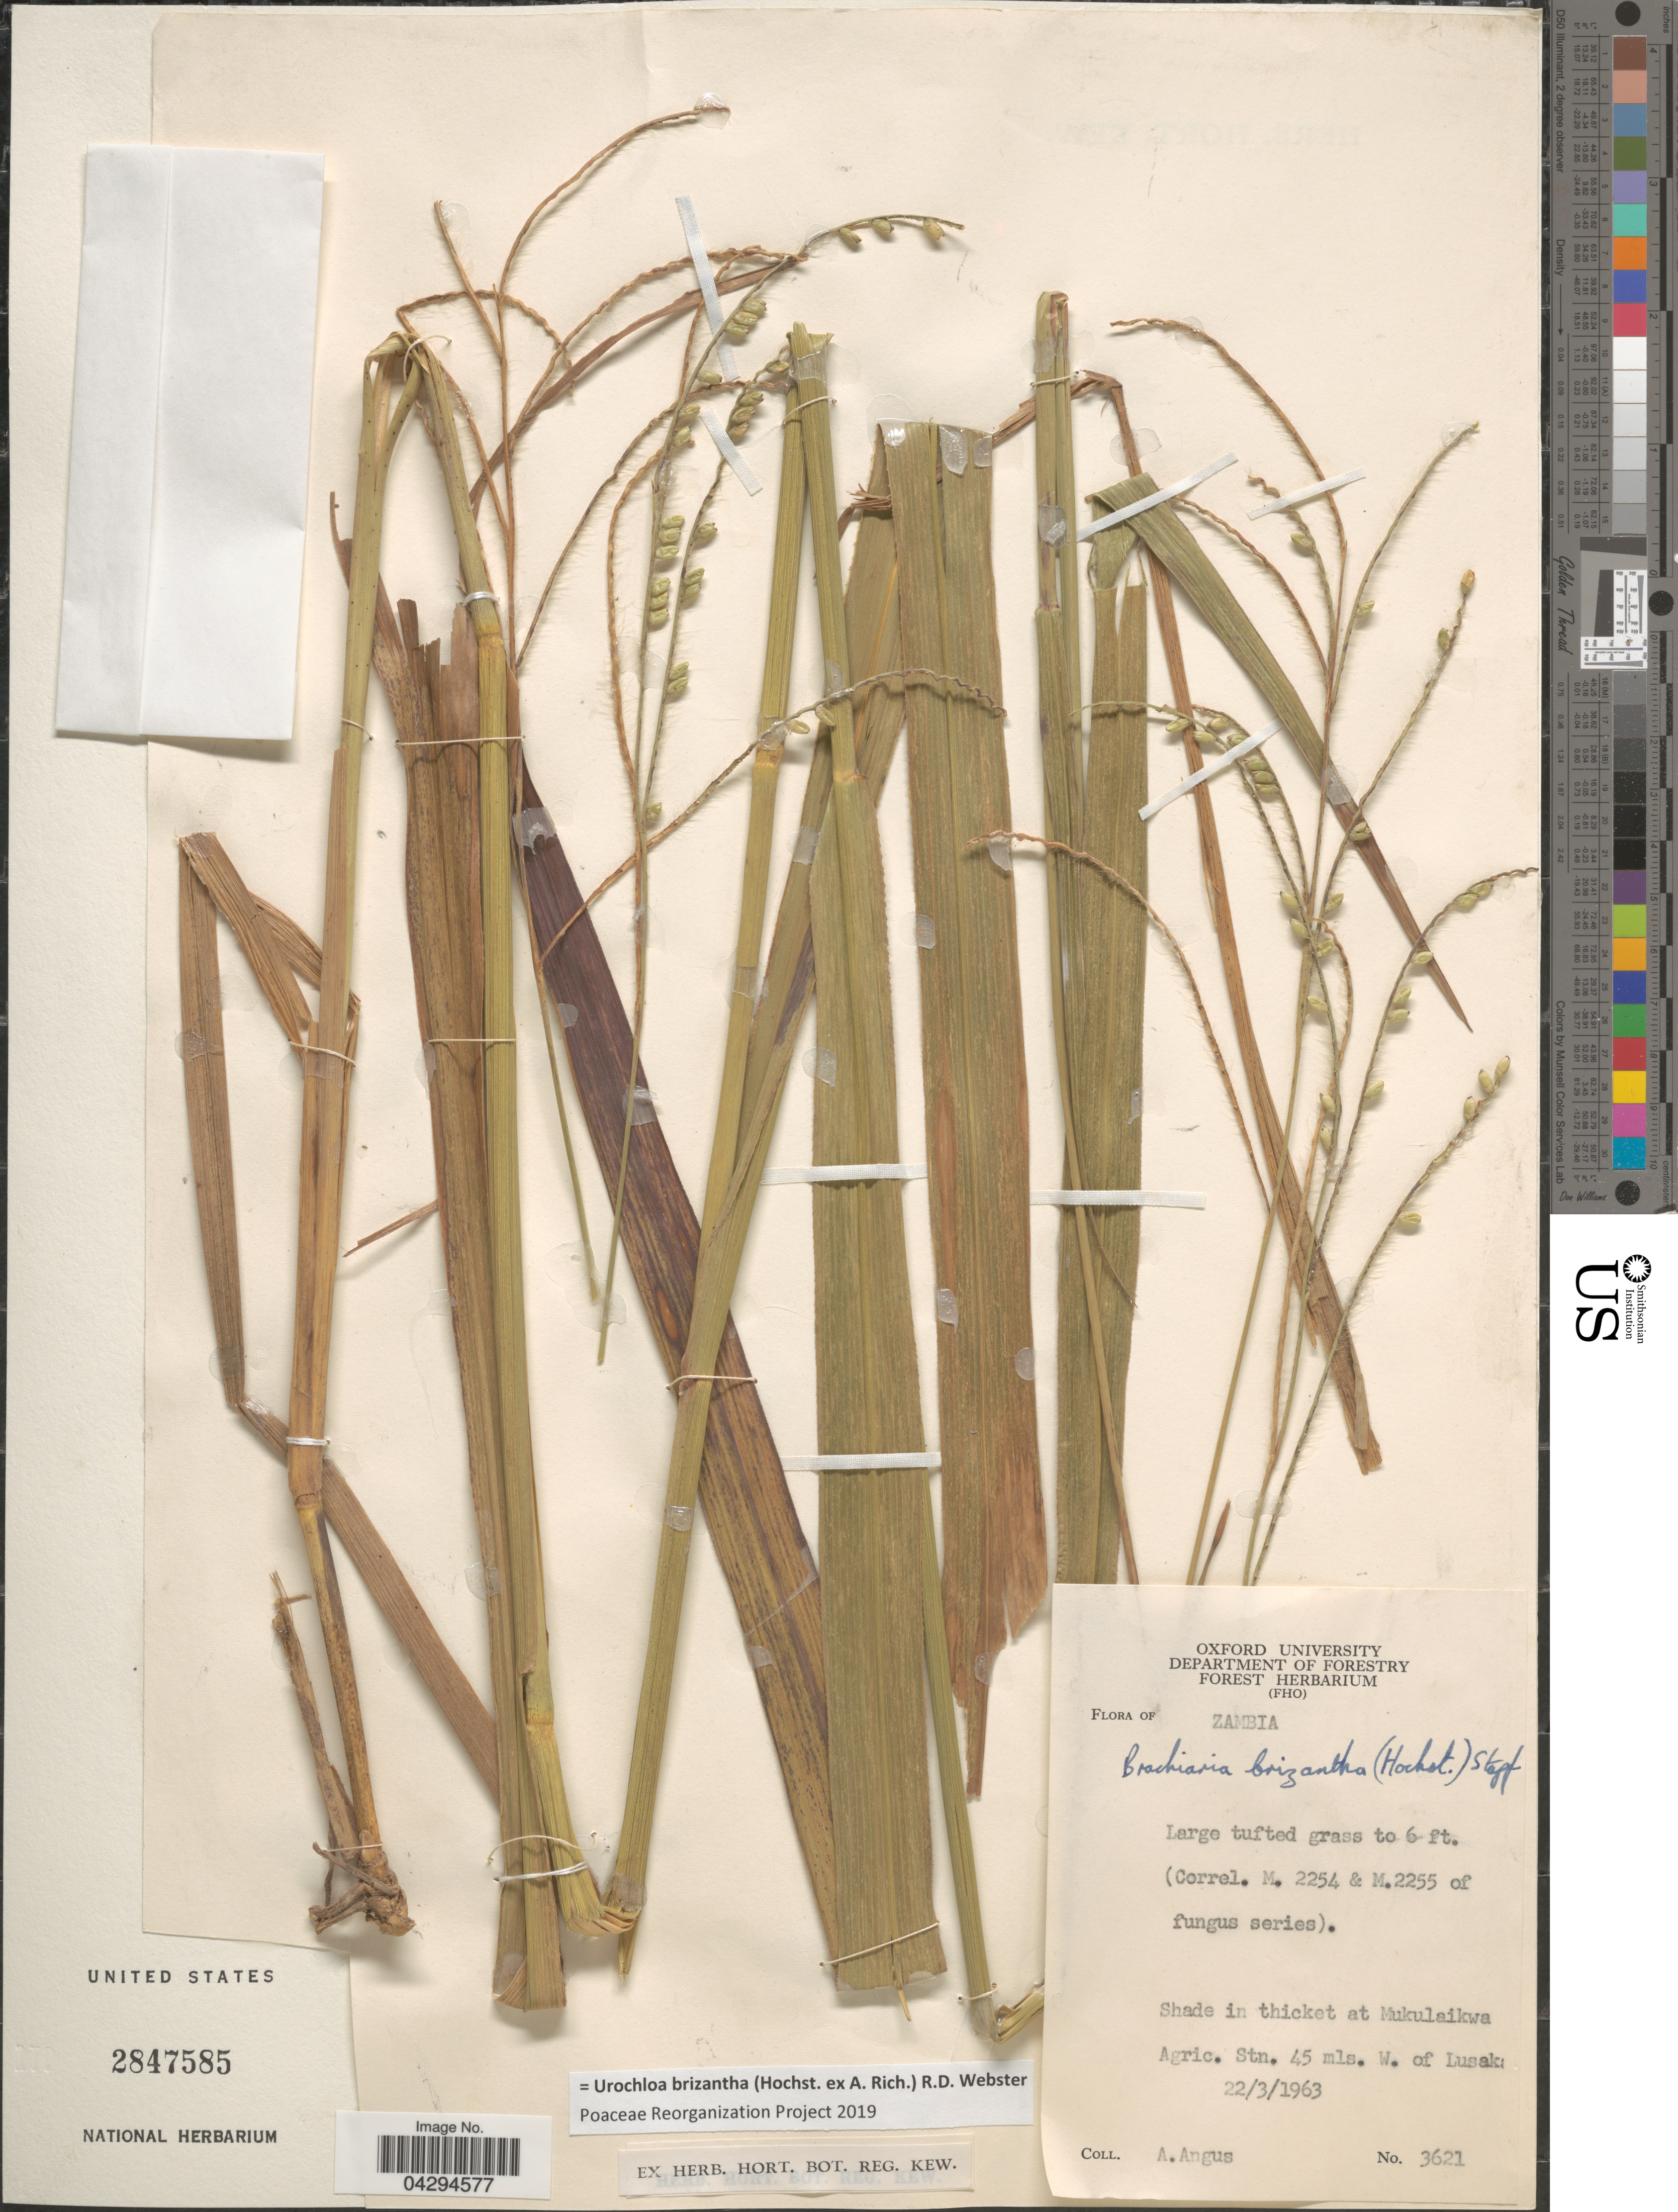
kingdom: Plantae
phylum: Tracheophyta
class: Liliopsida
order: Poales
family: Poaceae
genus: Urochloa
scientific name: Urochloa brizantha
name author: (Hochst. ex A. Rich.) R.D. Webster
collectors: A. Angus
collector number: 3621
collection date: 1963-03-22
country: Zambia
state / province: Lusaka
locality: At Mukulaikwa Agric. Stn. 45 mls. W. of Lusaka.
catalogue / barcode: US 2847585